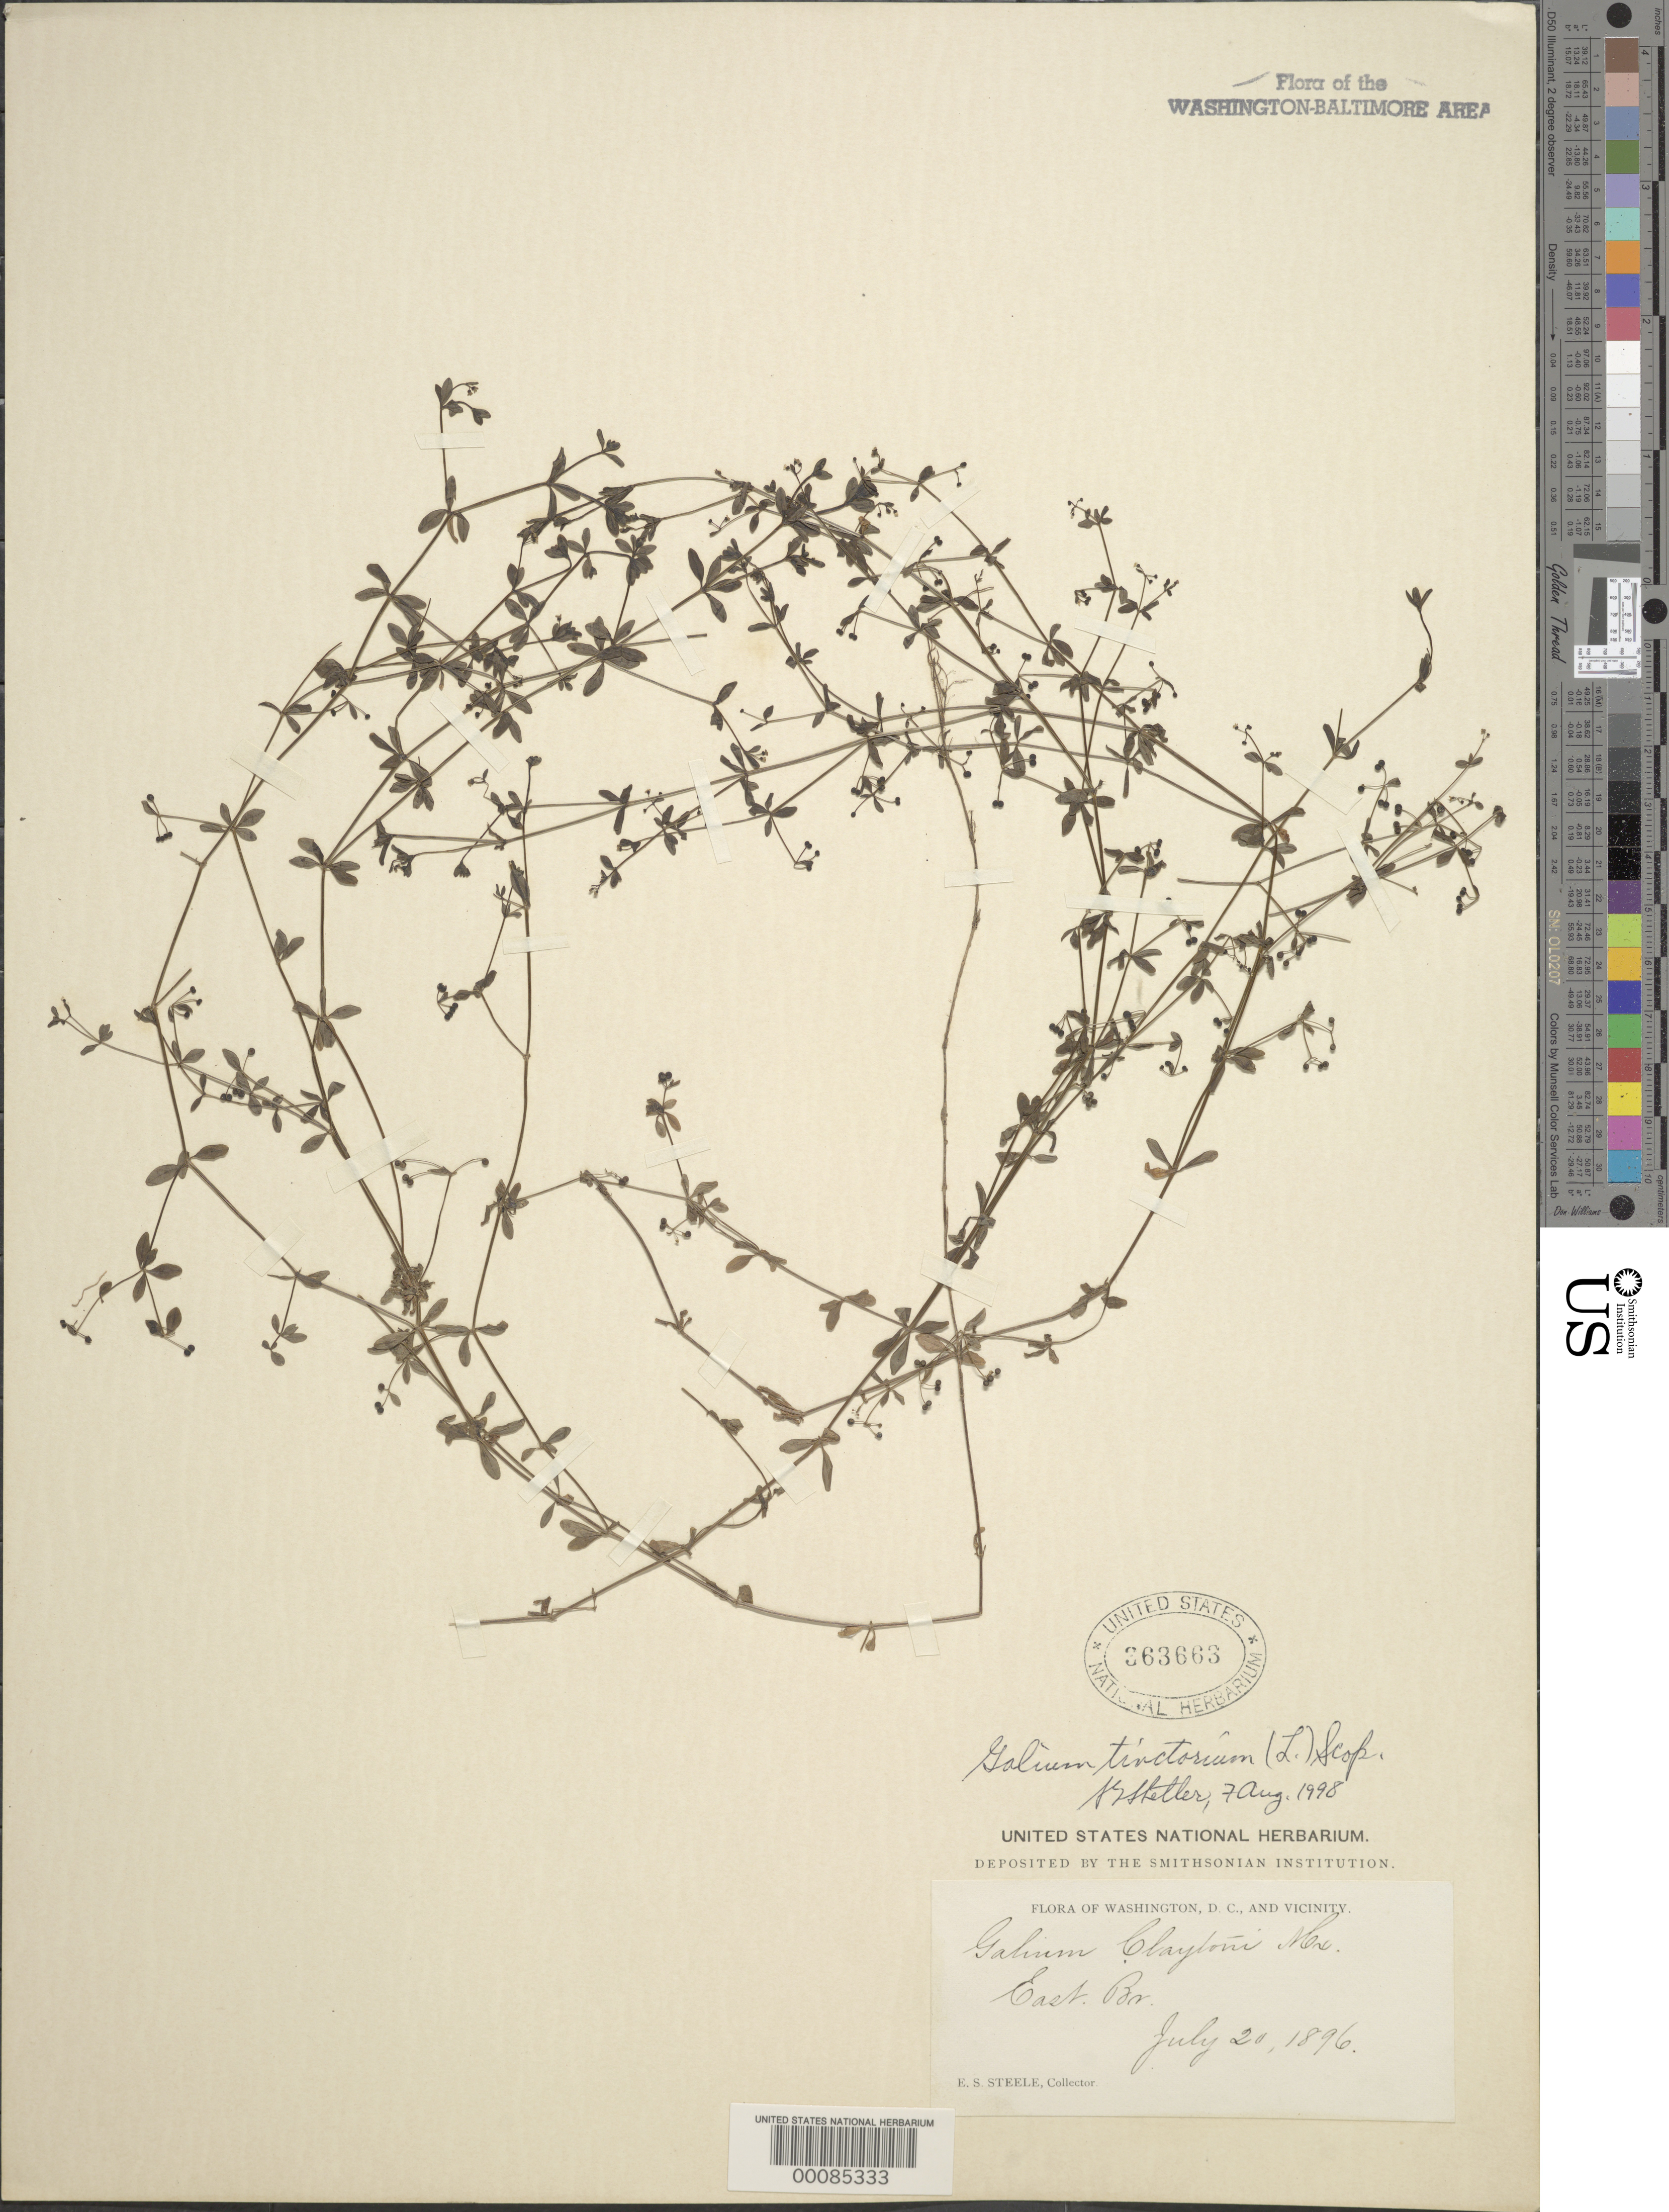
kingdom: Plantae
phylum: Tracheophyta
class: Magnoliopsida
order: Gentianales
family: Rubiaceae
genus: Galium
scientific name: Galium tinctorium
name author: (L.) Scop.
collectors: E. Steele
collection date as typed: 20 Jul 1896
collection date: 1896-07-20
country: United States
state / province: Maryland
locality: East Branch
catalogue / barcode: US 363663